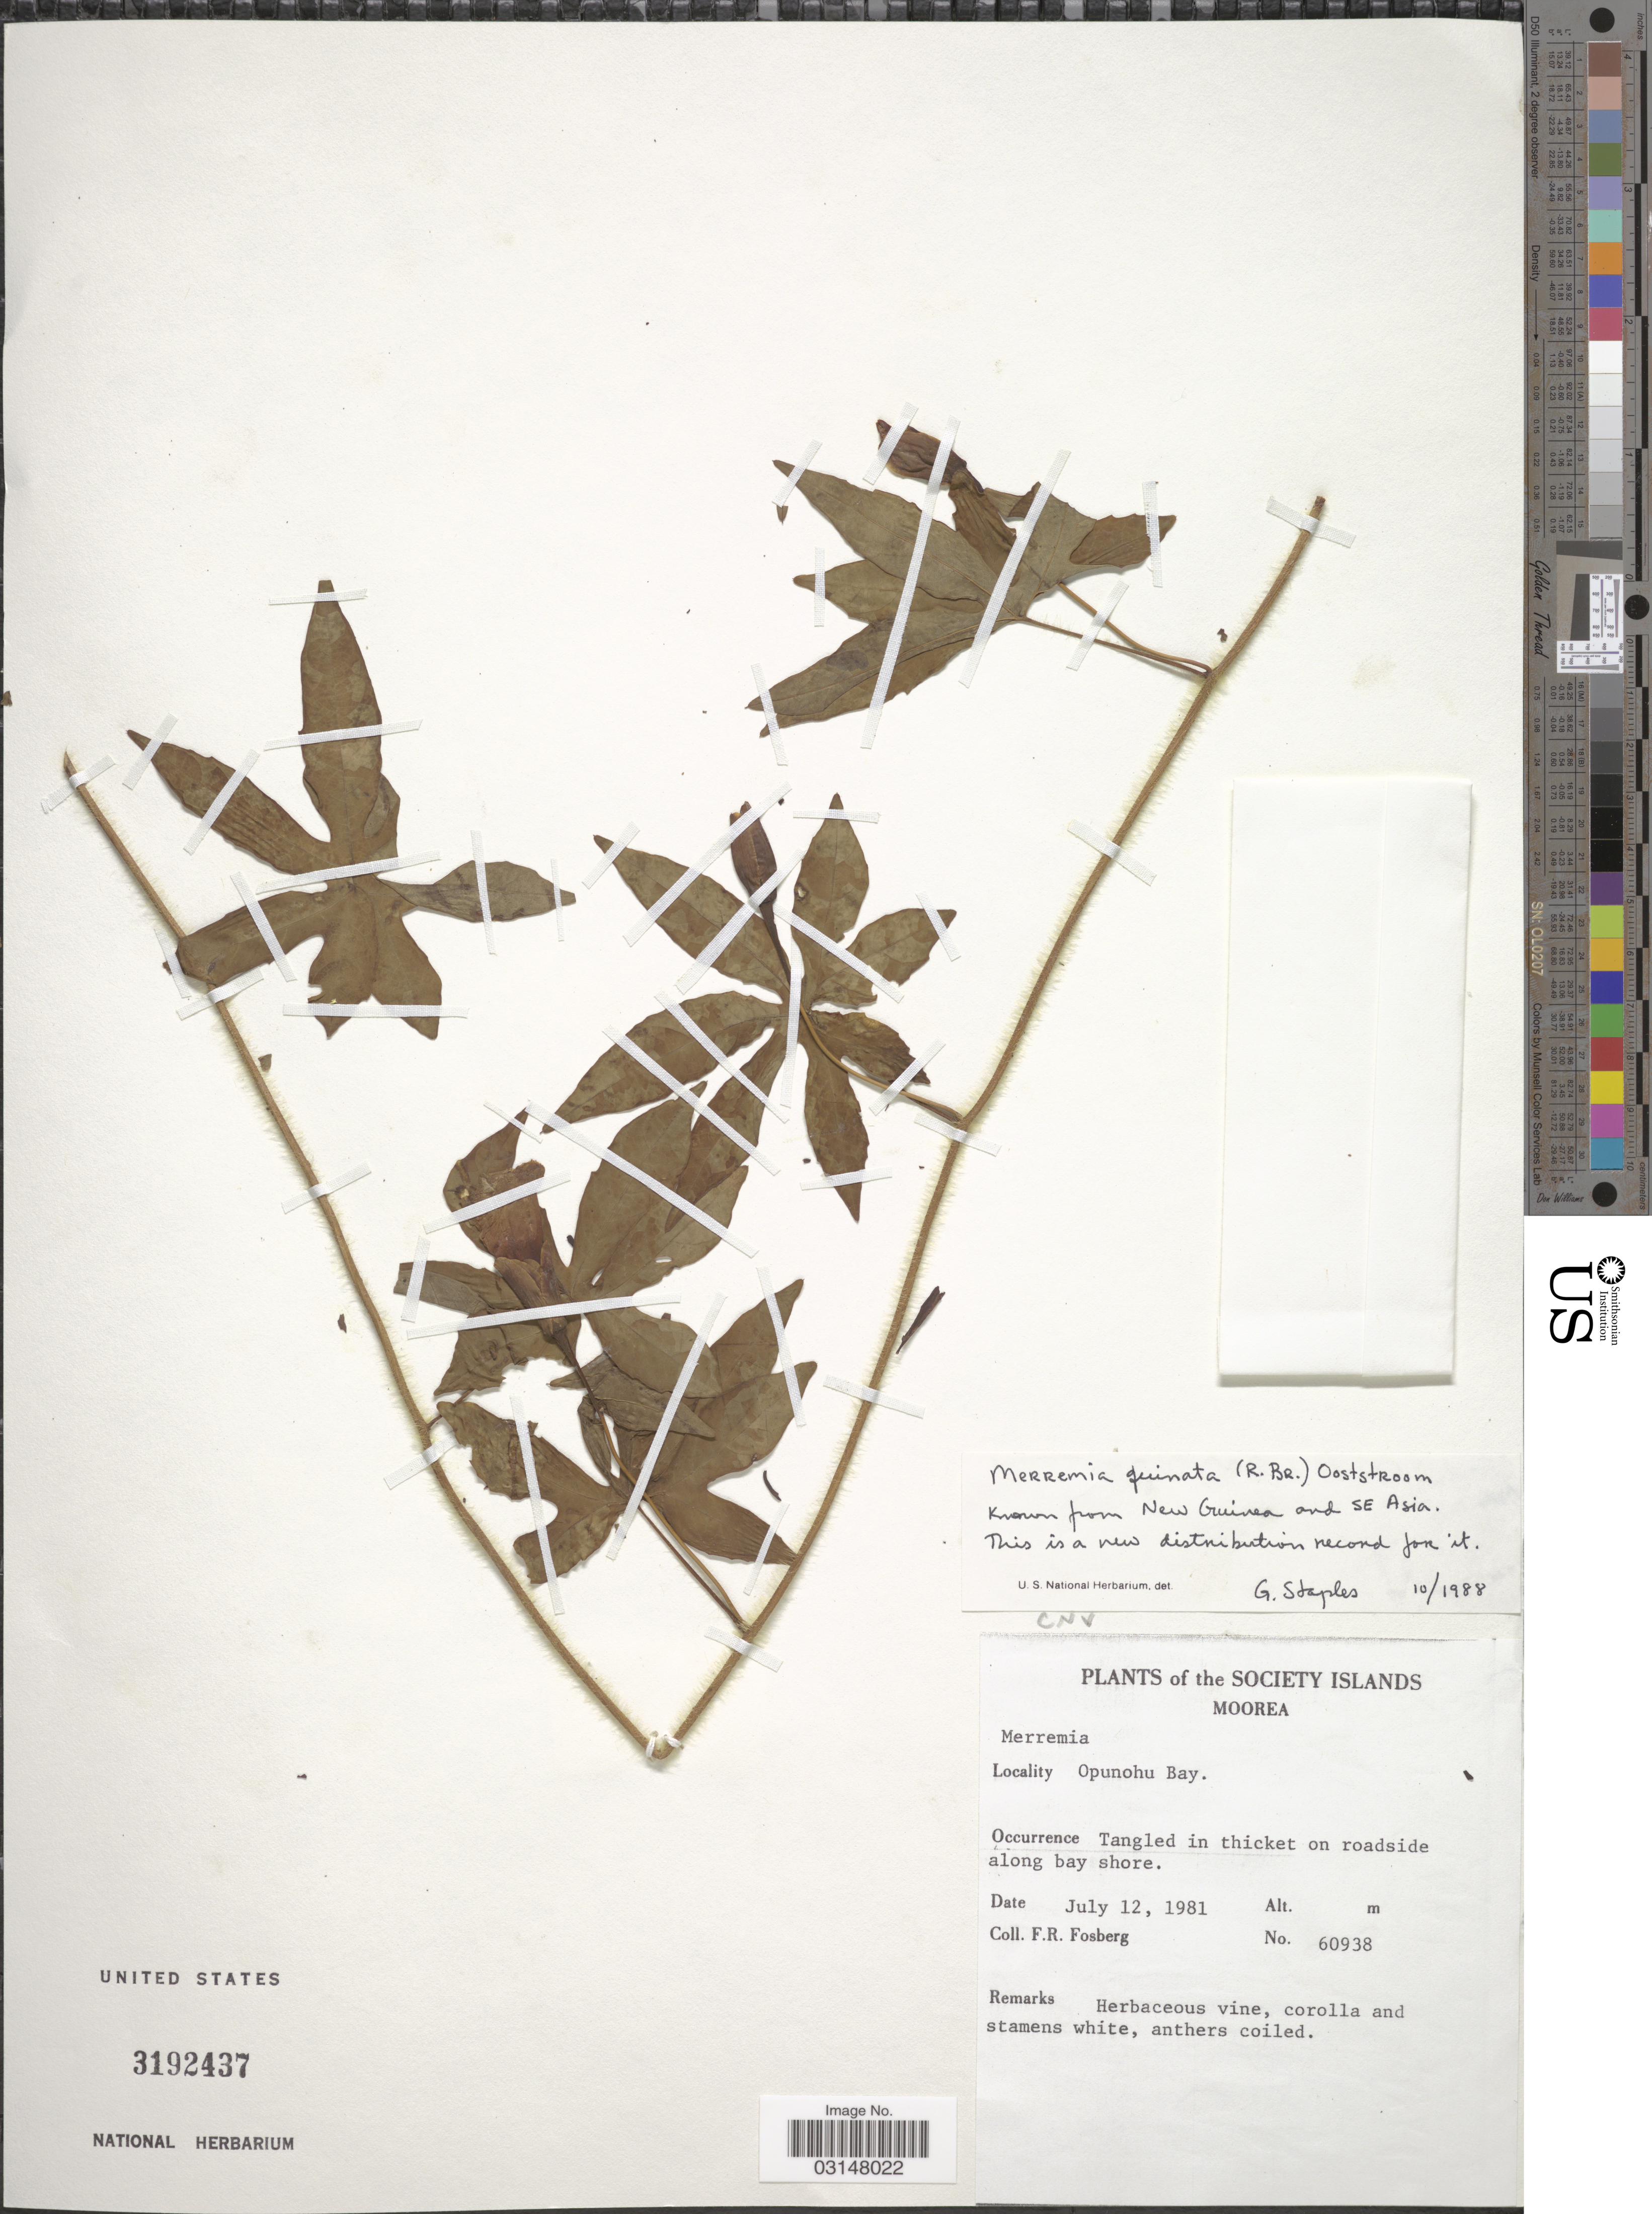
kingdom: Plantae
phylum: Tracheophyta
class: Magnoliopsida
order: Solanales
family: Convolvulaceae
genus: Distimake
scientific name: Distimake quinatus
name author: (R. Br.) A. R. Simões & Staples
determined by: Wagner, W. L., (BOT), Smithsonian Institution - National Museum of Natural History (UNITED STATES)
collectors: F. R. Fosberg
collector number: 60938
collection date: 1981-07-12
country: French Polynesia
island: Moorea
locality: The Society Islands. Moorea. Opunohu Bay.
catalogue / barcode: US 3192437